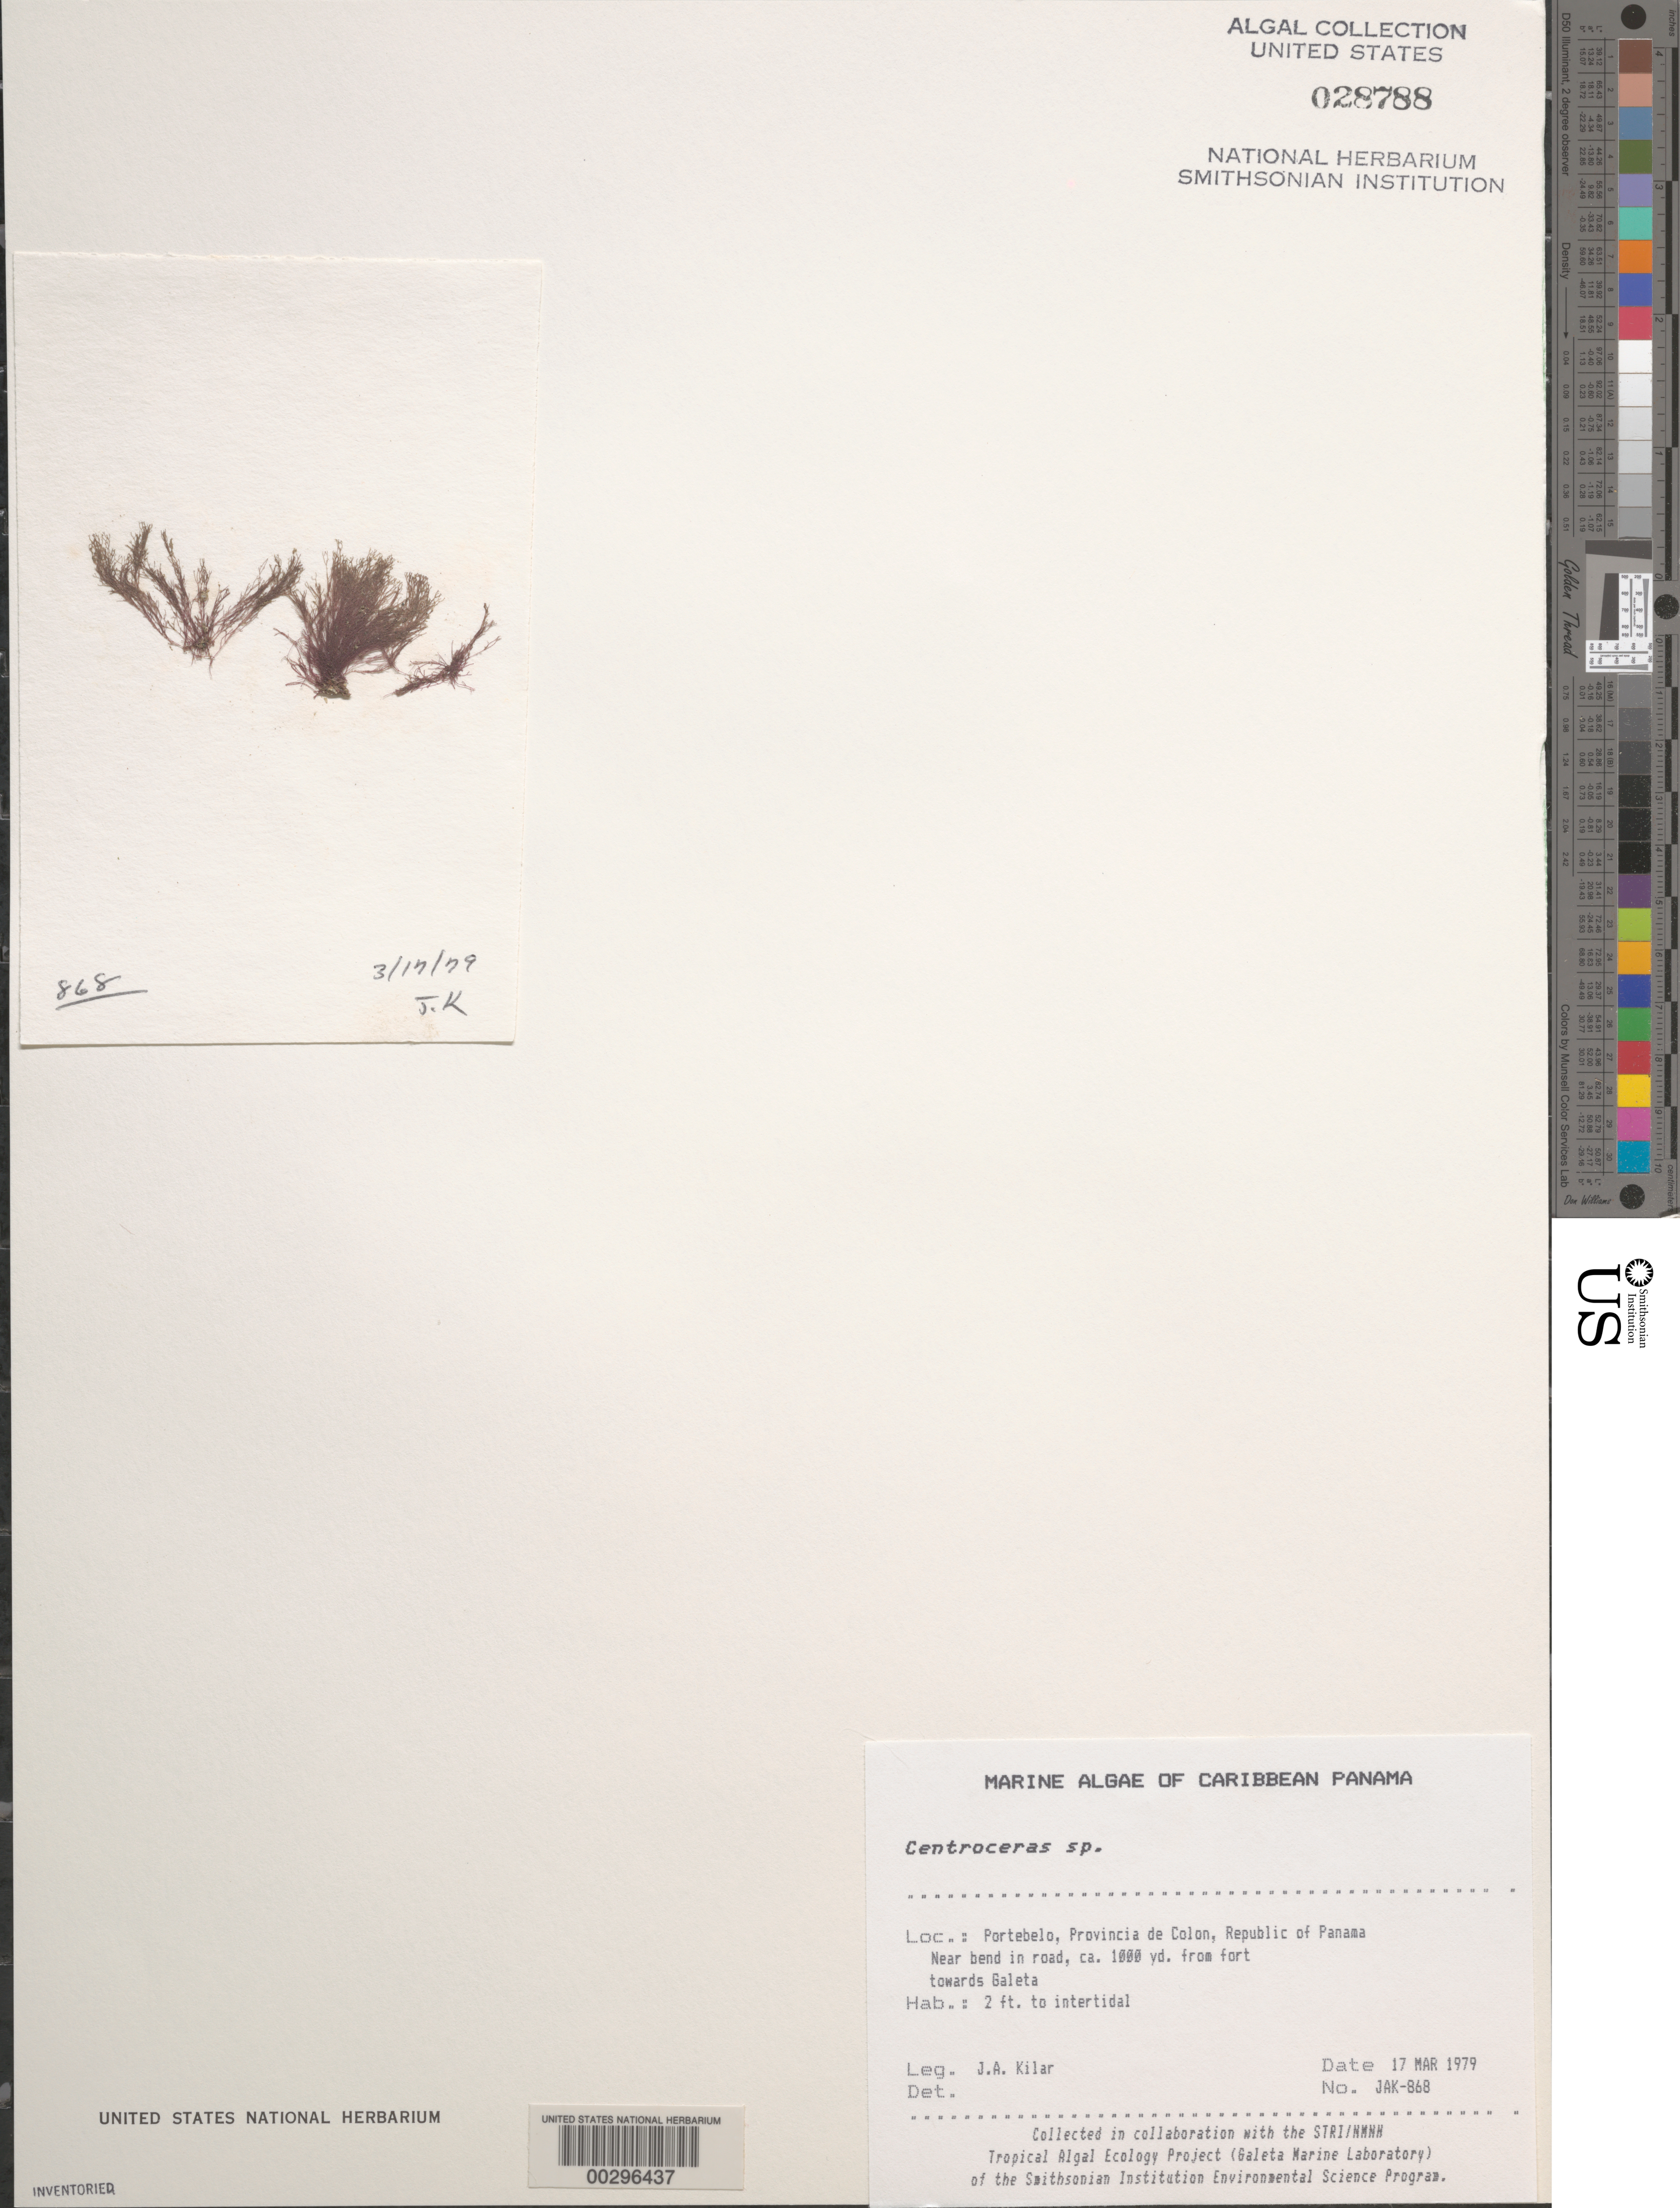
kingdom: Plantae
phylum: Rhodophyta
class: Florideophyceae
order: Ceramiales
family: Ceramiaceae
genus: Centroceras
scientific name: Centroceras sp.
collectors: J. A. Kilar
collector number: JAK-868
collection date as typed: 17 Mar 1979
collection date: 1979-03-17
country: Panama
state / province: Colón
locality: Portebelo, near the Fort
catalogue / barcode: US 28788